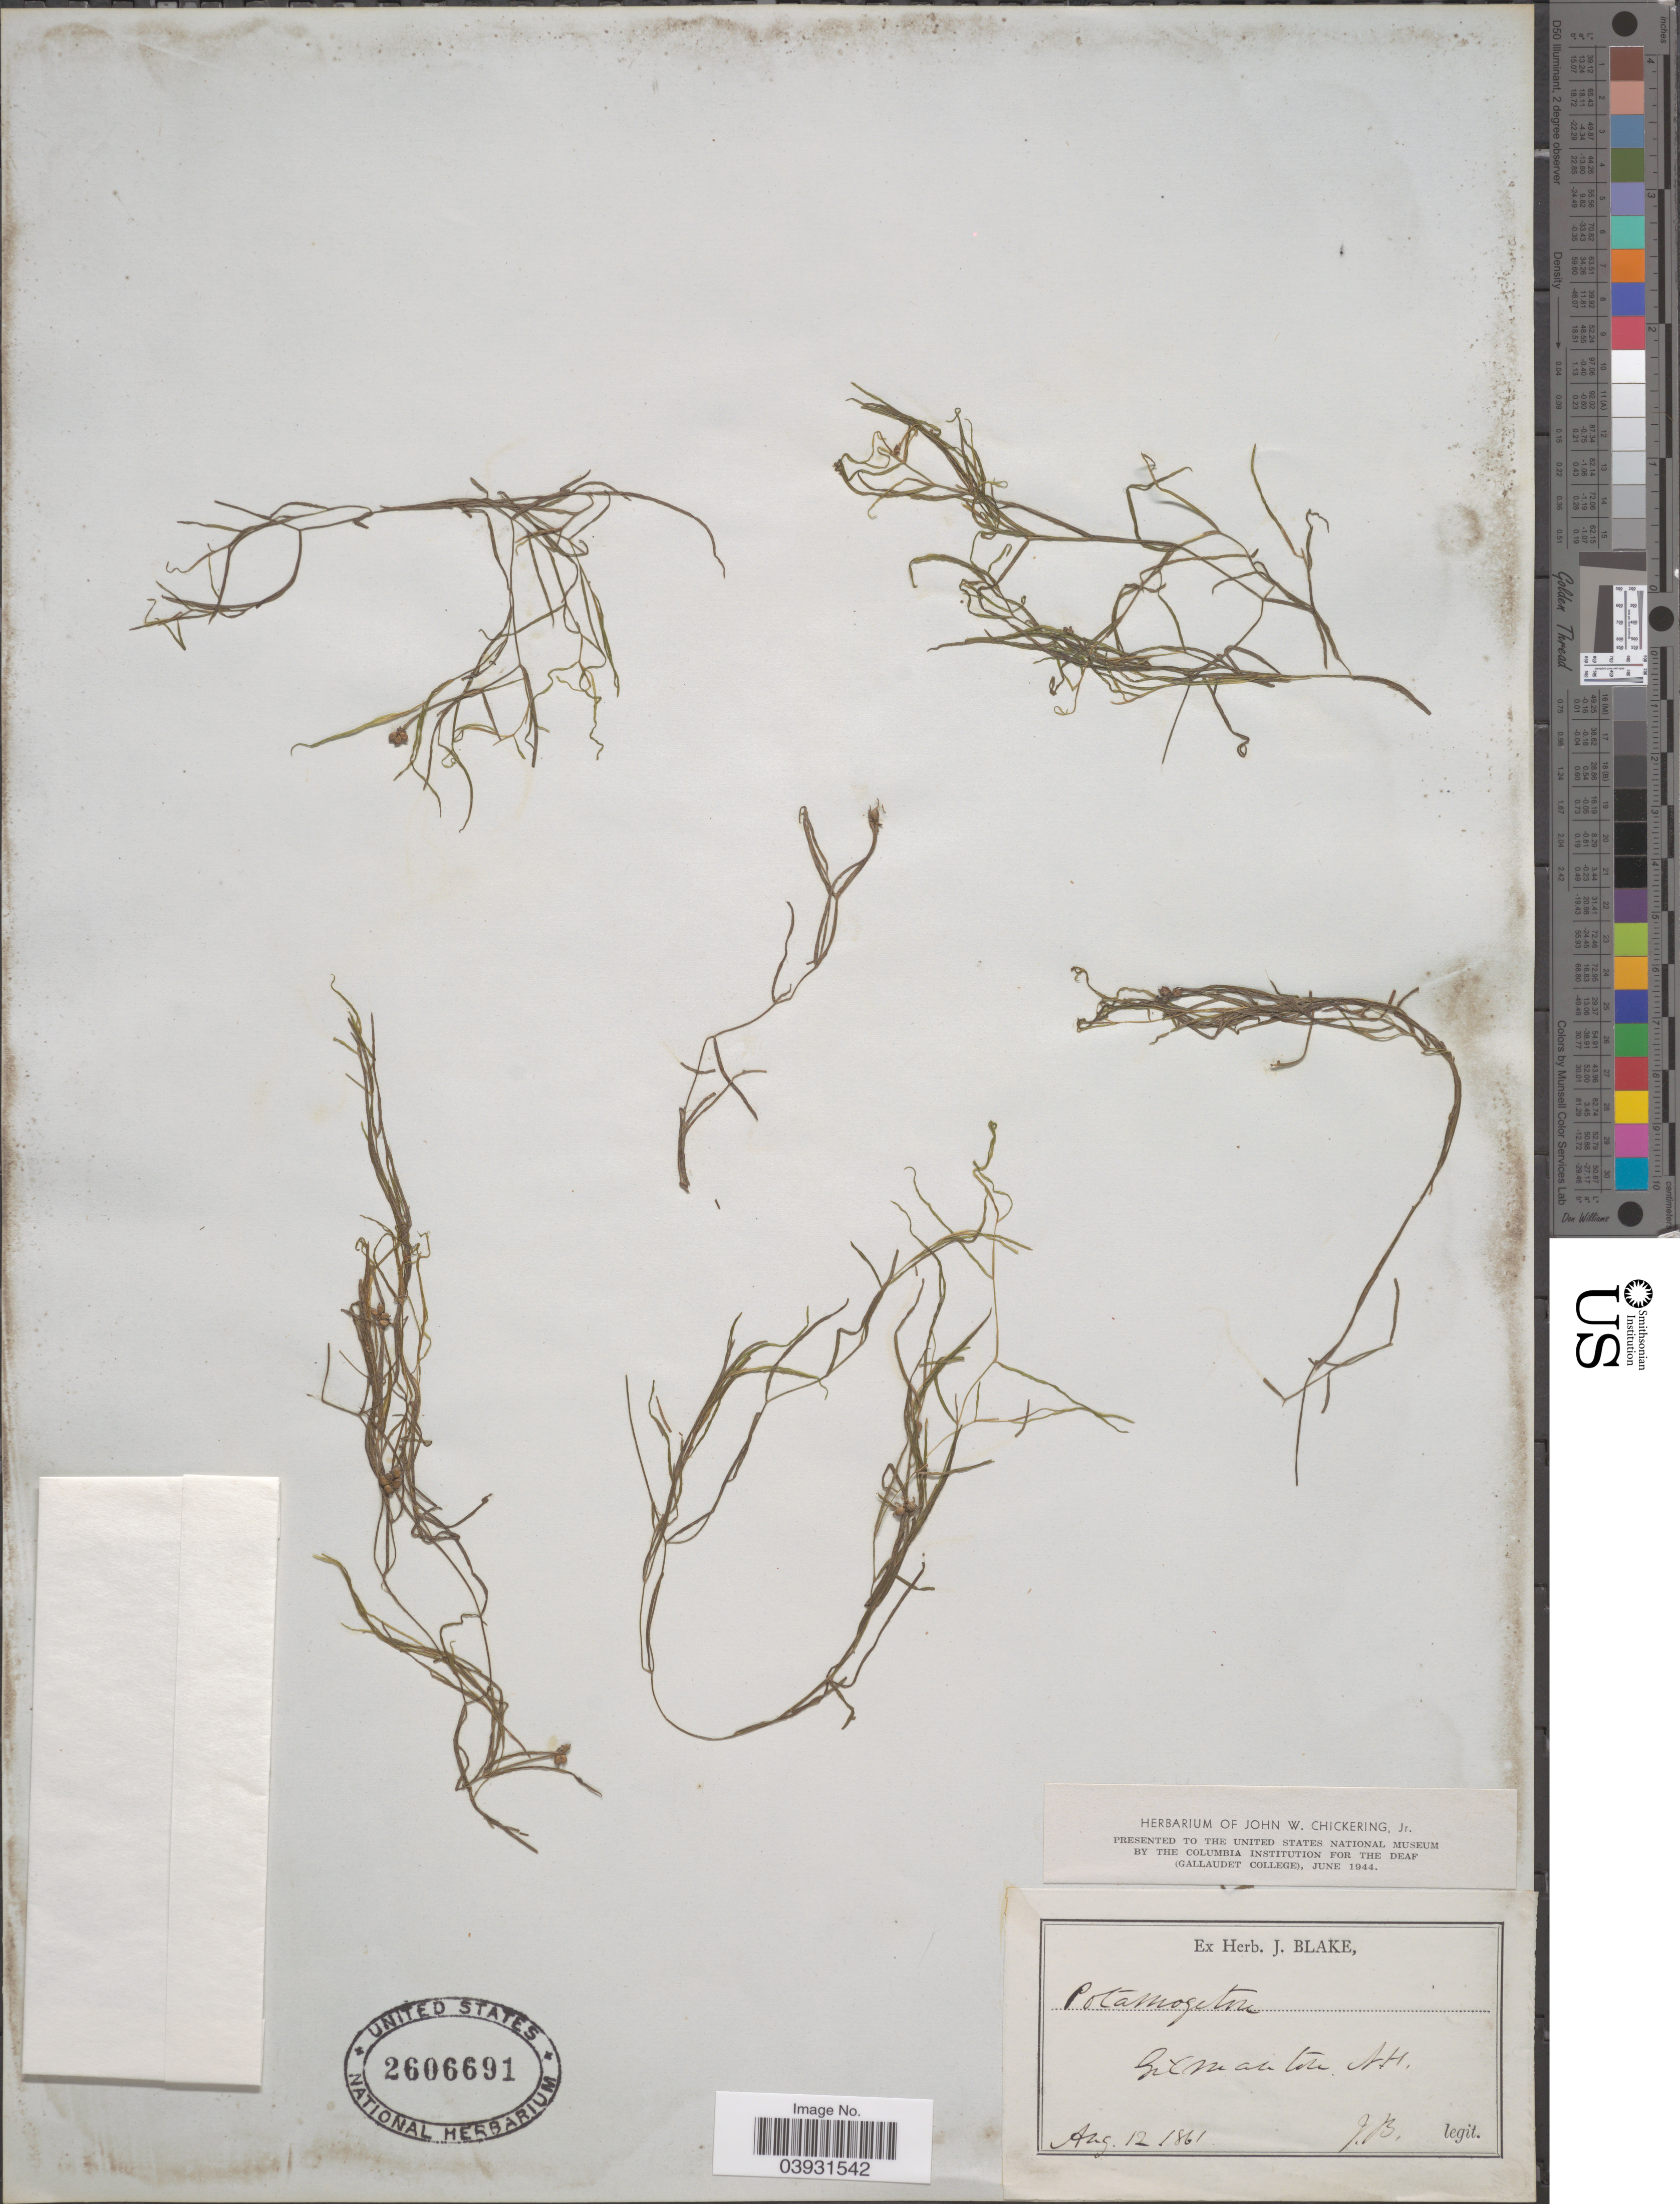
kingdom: Plantae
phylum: Tracheophyta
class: Liliopsida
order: Alismatales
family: Potamogetonaceae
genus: Potamogeton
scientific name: Potamogeton sp.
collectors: J. Blake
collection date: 1861-08-12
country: United States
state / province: New Hampshire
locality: Gilmantin.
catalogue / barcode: US 2606691